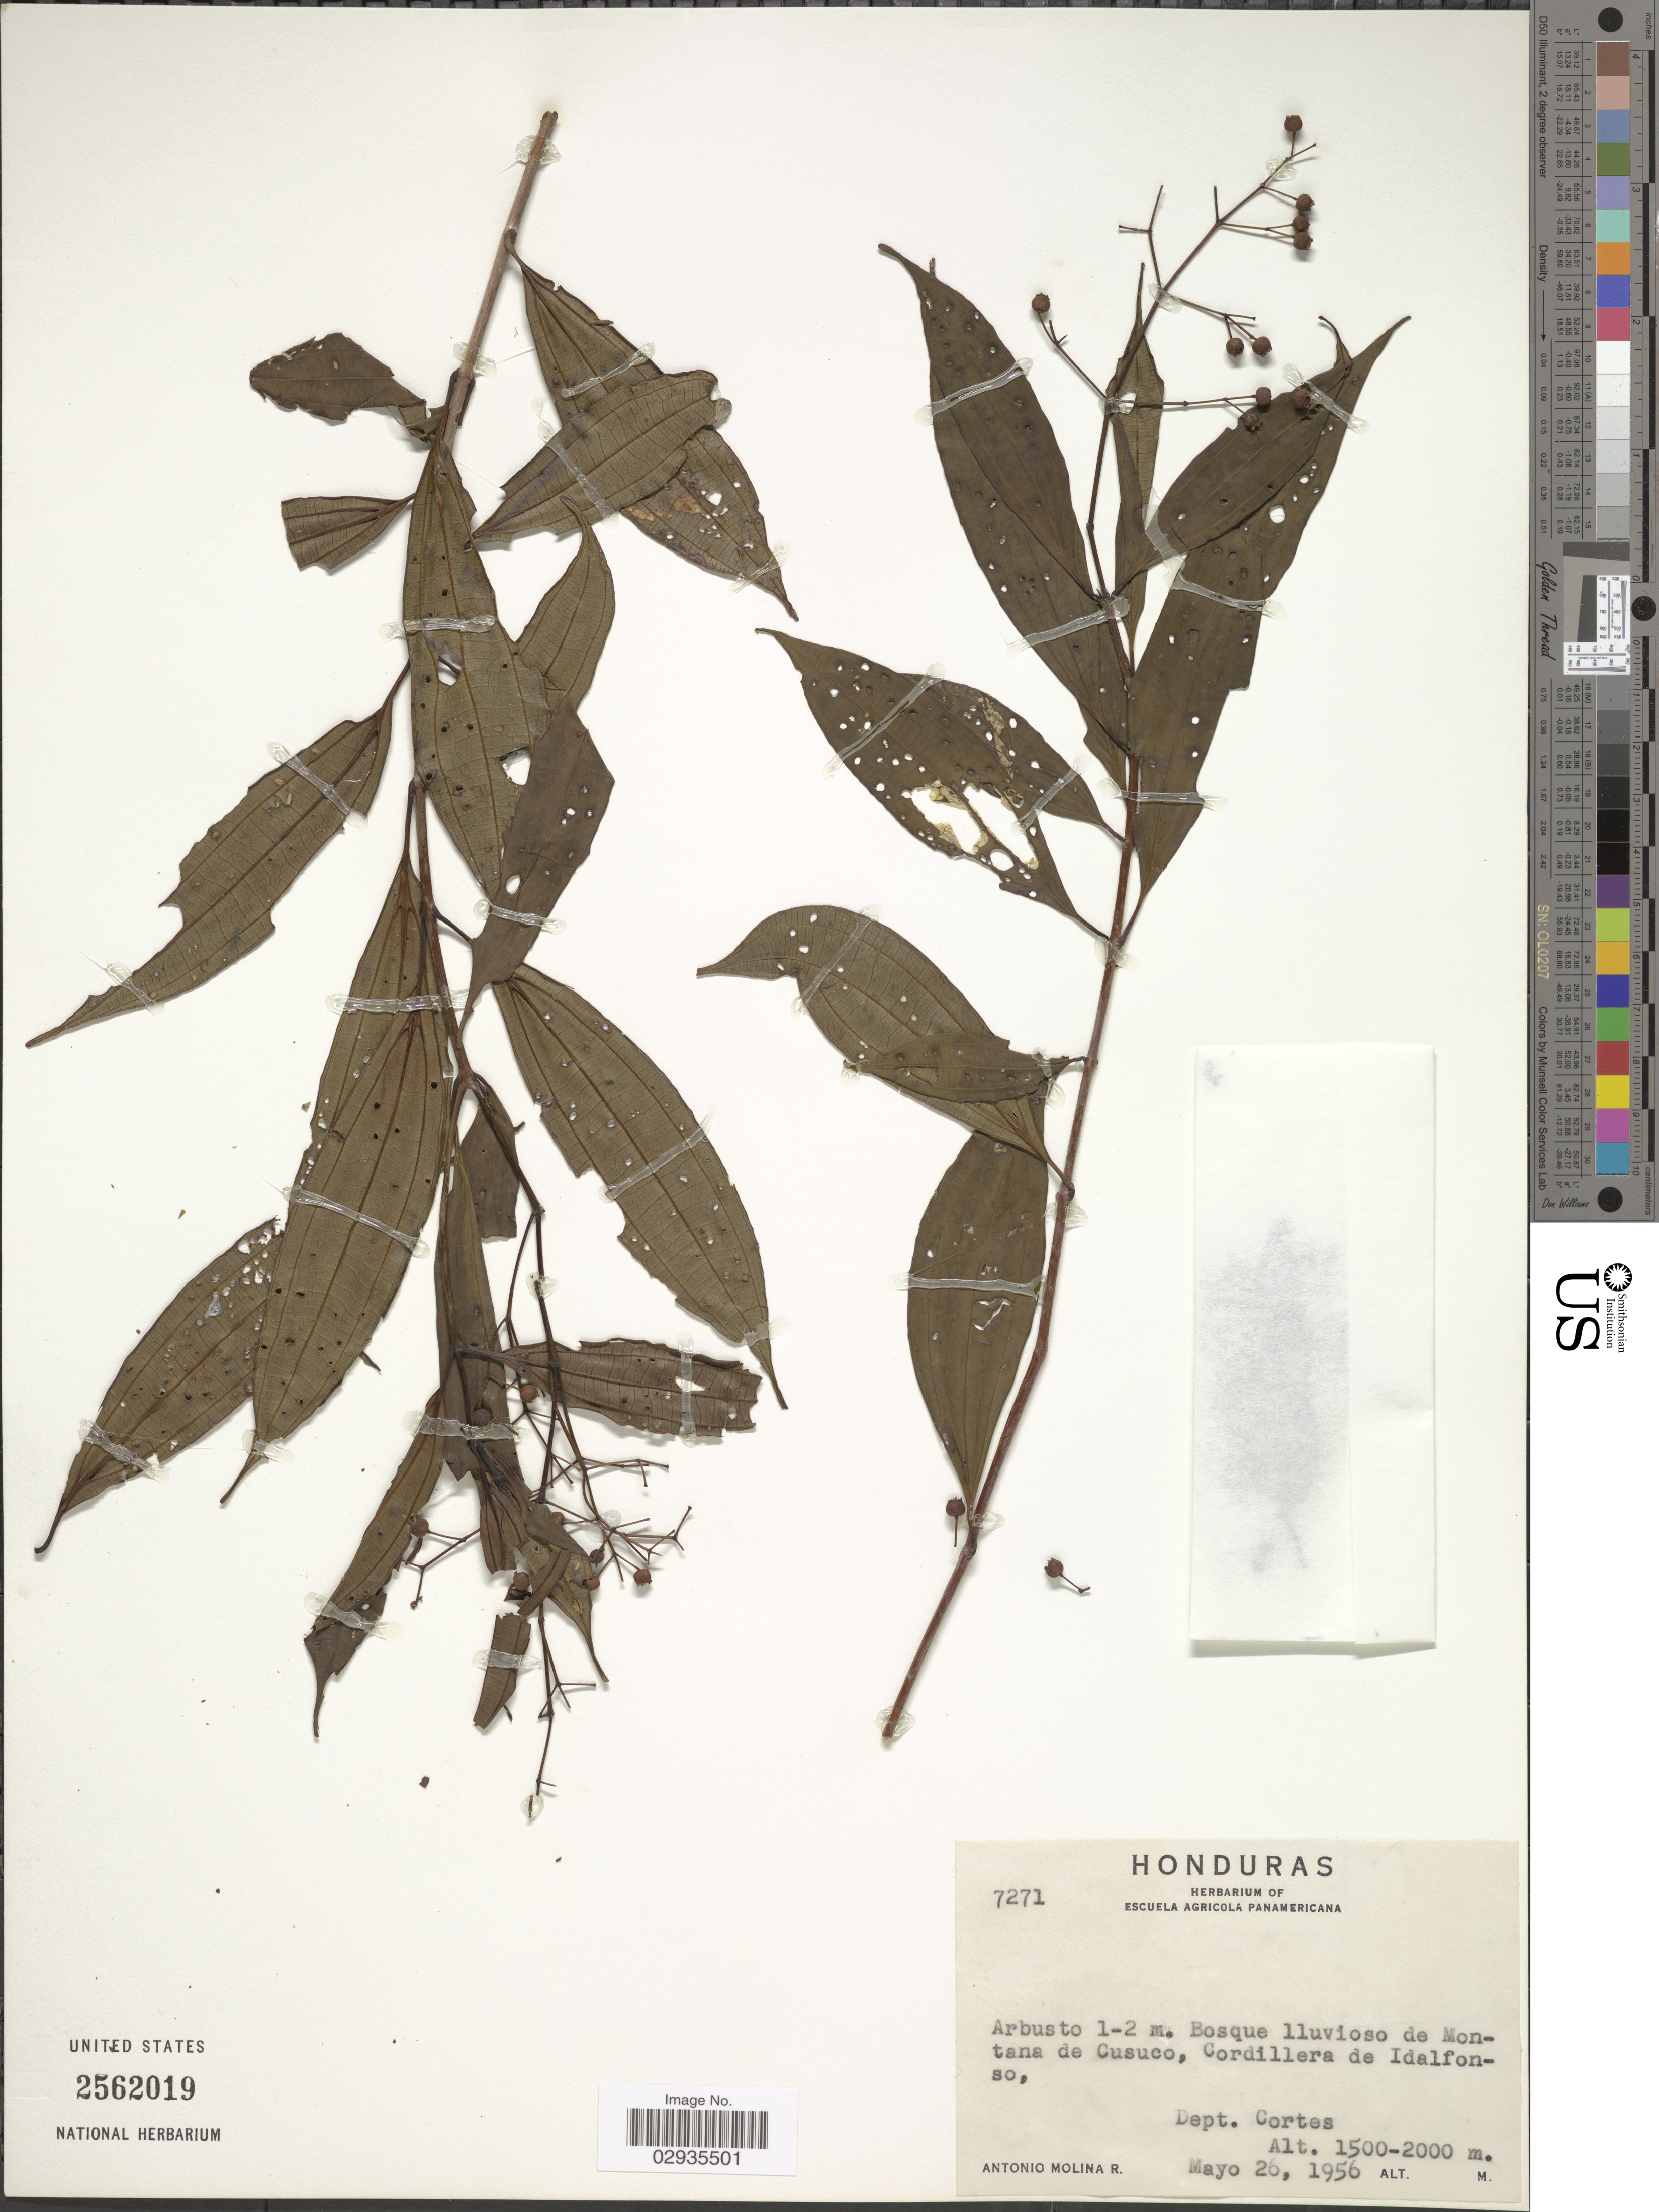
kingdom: Plantae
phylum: Tracheophyta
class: Magnoliopsida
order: Myrtales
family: Melastomataceae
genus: Miconia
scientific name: Miconia sp.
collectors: A. Molina R.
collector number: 7271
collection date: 1956-05-26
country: Honduras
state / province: Cortés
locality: Bosque Iluvioso de Montana de Cusuco, Cordillera de Idalfonso, Dept. Cortes.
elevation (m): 1500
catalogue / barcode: US 2562019